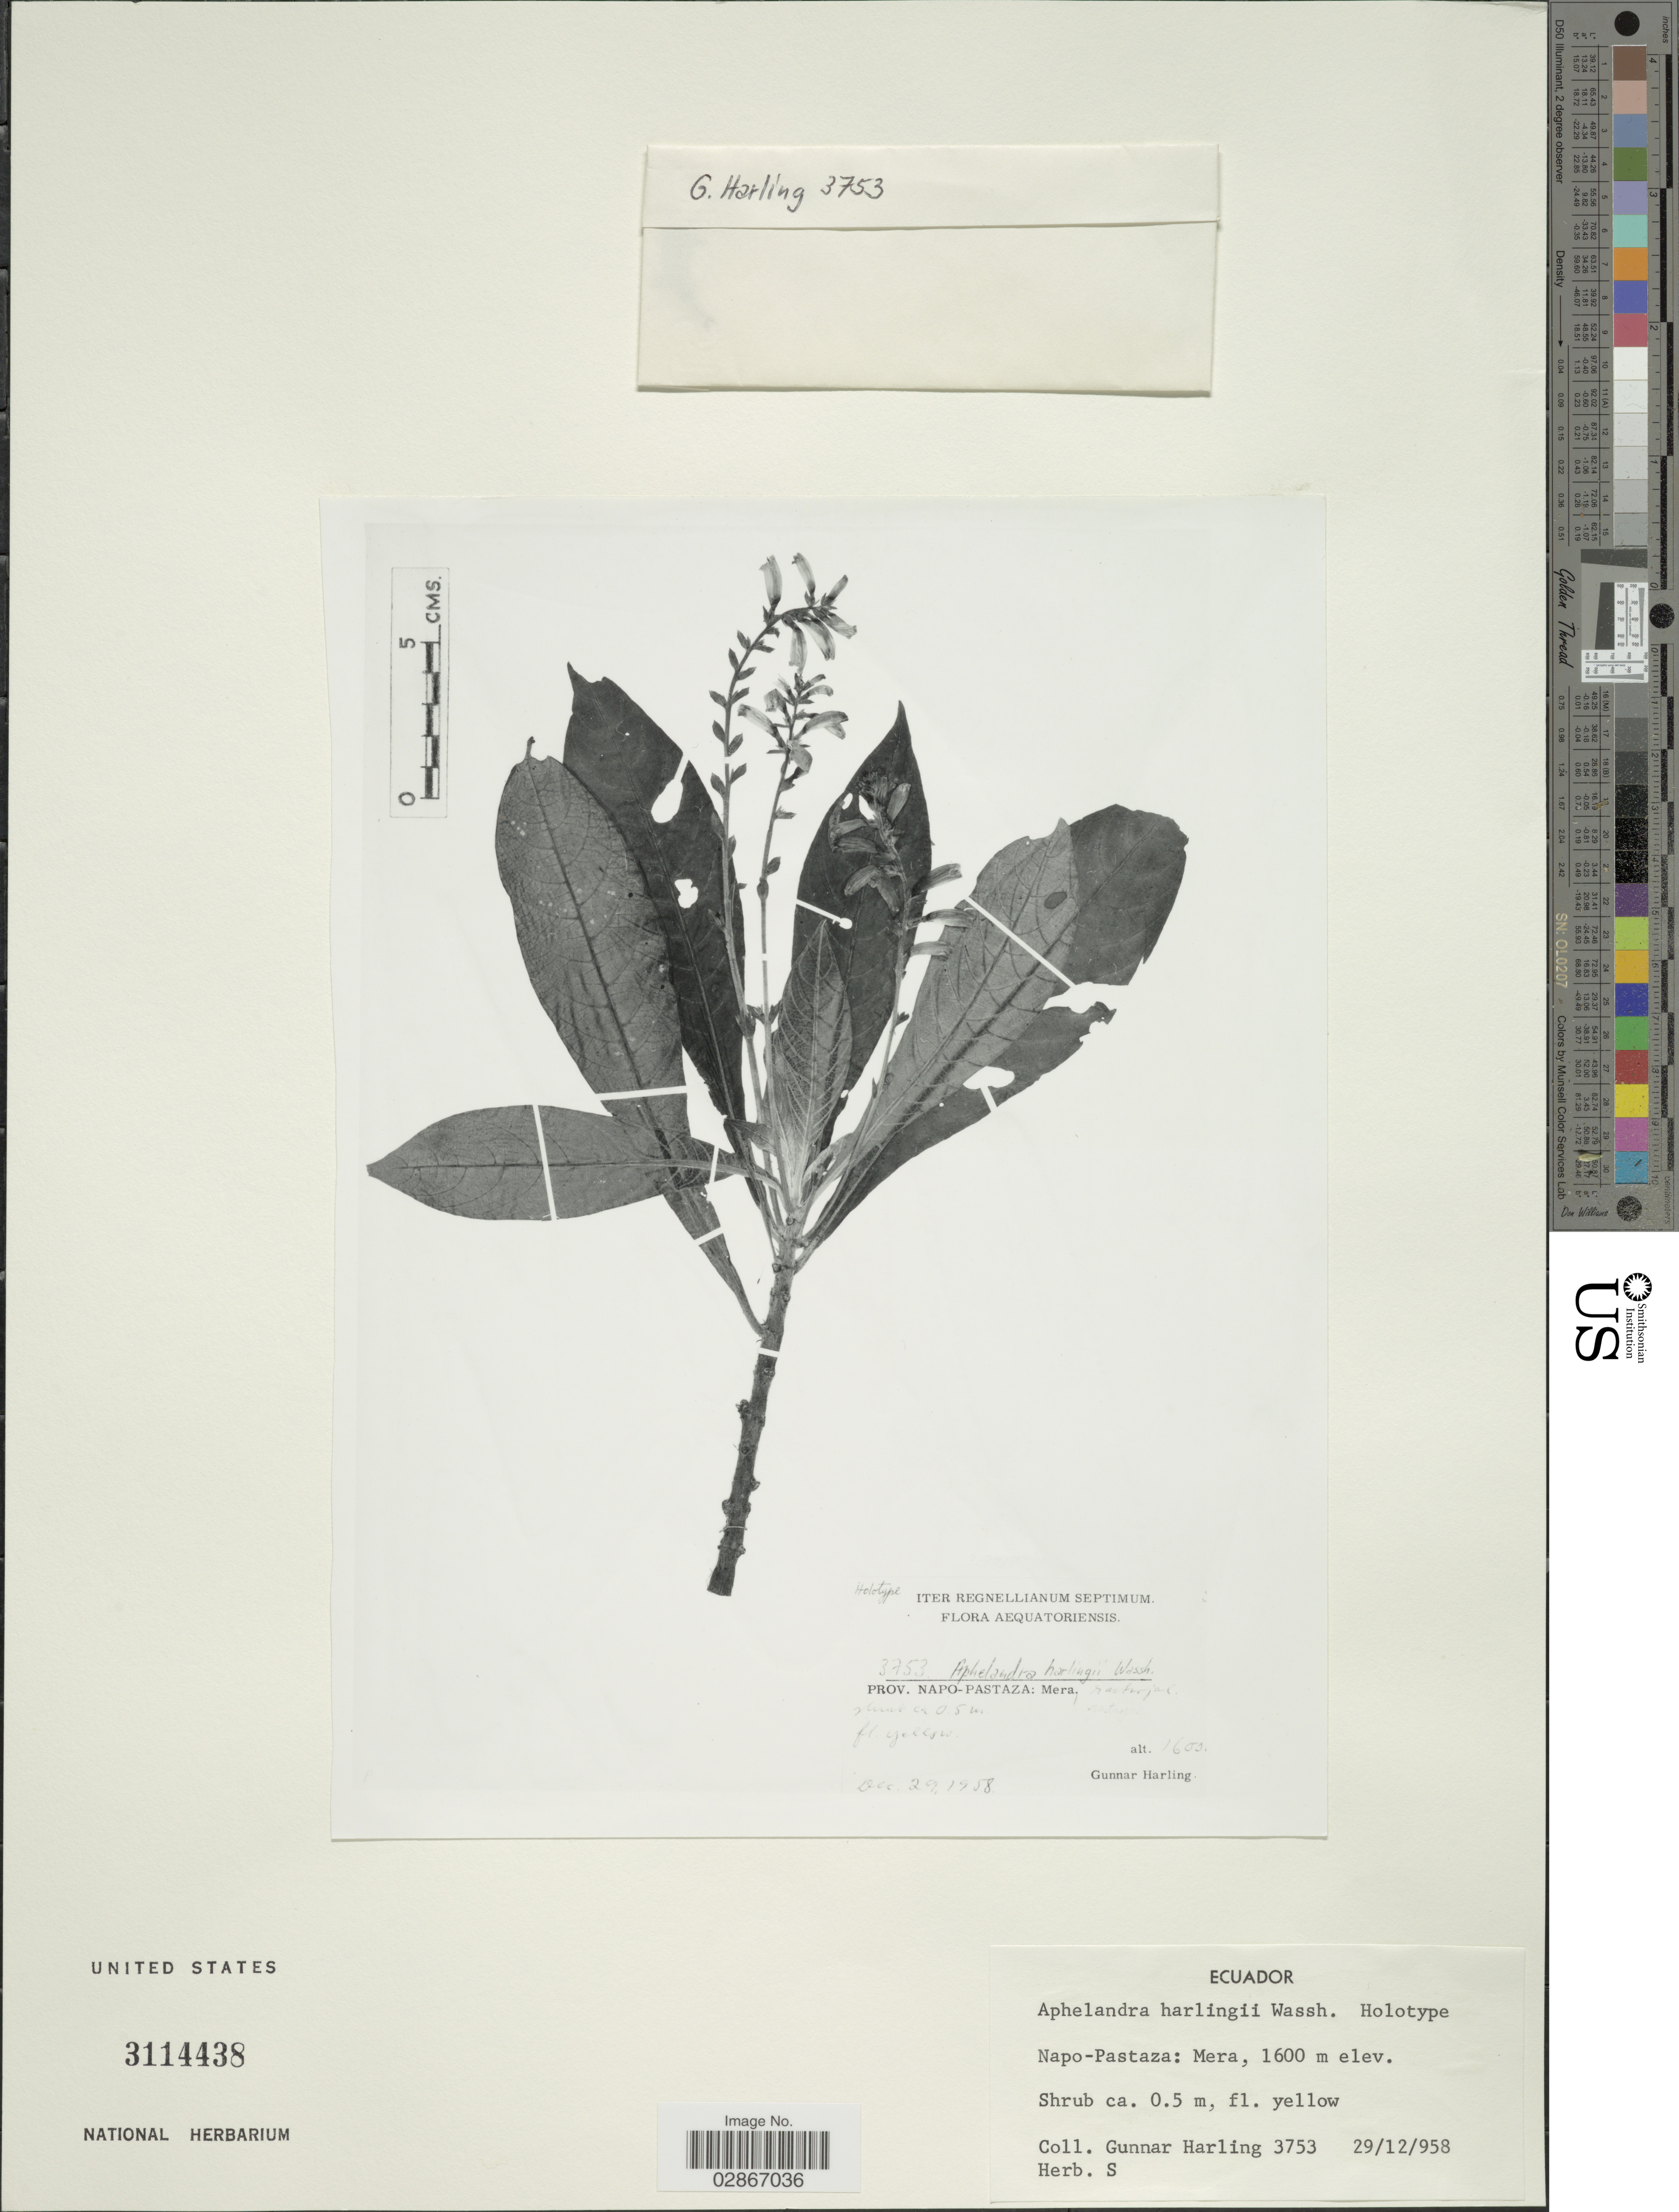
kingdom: Plantae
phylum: Tracheophyta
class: Magnoliopsida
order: Lamiales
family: Acanthaceae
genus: Aphelandra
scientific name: Aphelandra harlingii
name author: Wassh.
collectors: G. Harling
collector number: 3753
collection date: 1958-12-29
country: Ecuador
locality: Napo-Pastaza: Mera.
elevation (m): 1600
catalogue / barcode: US 3114438